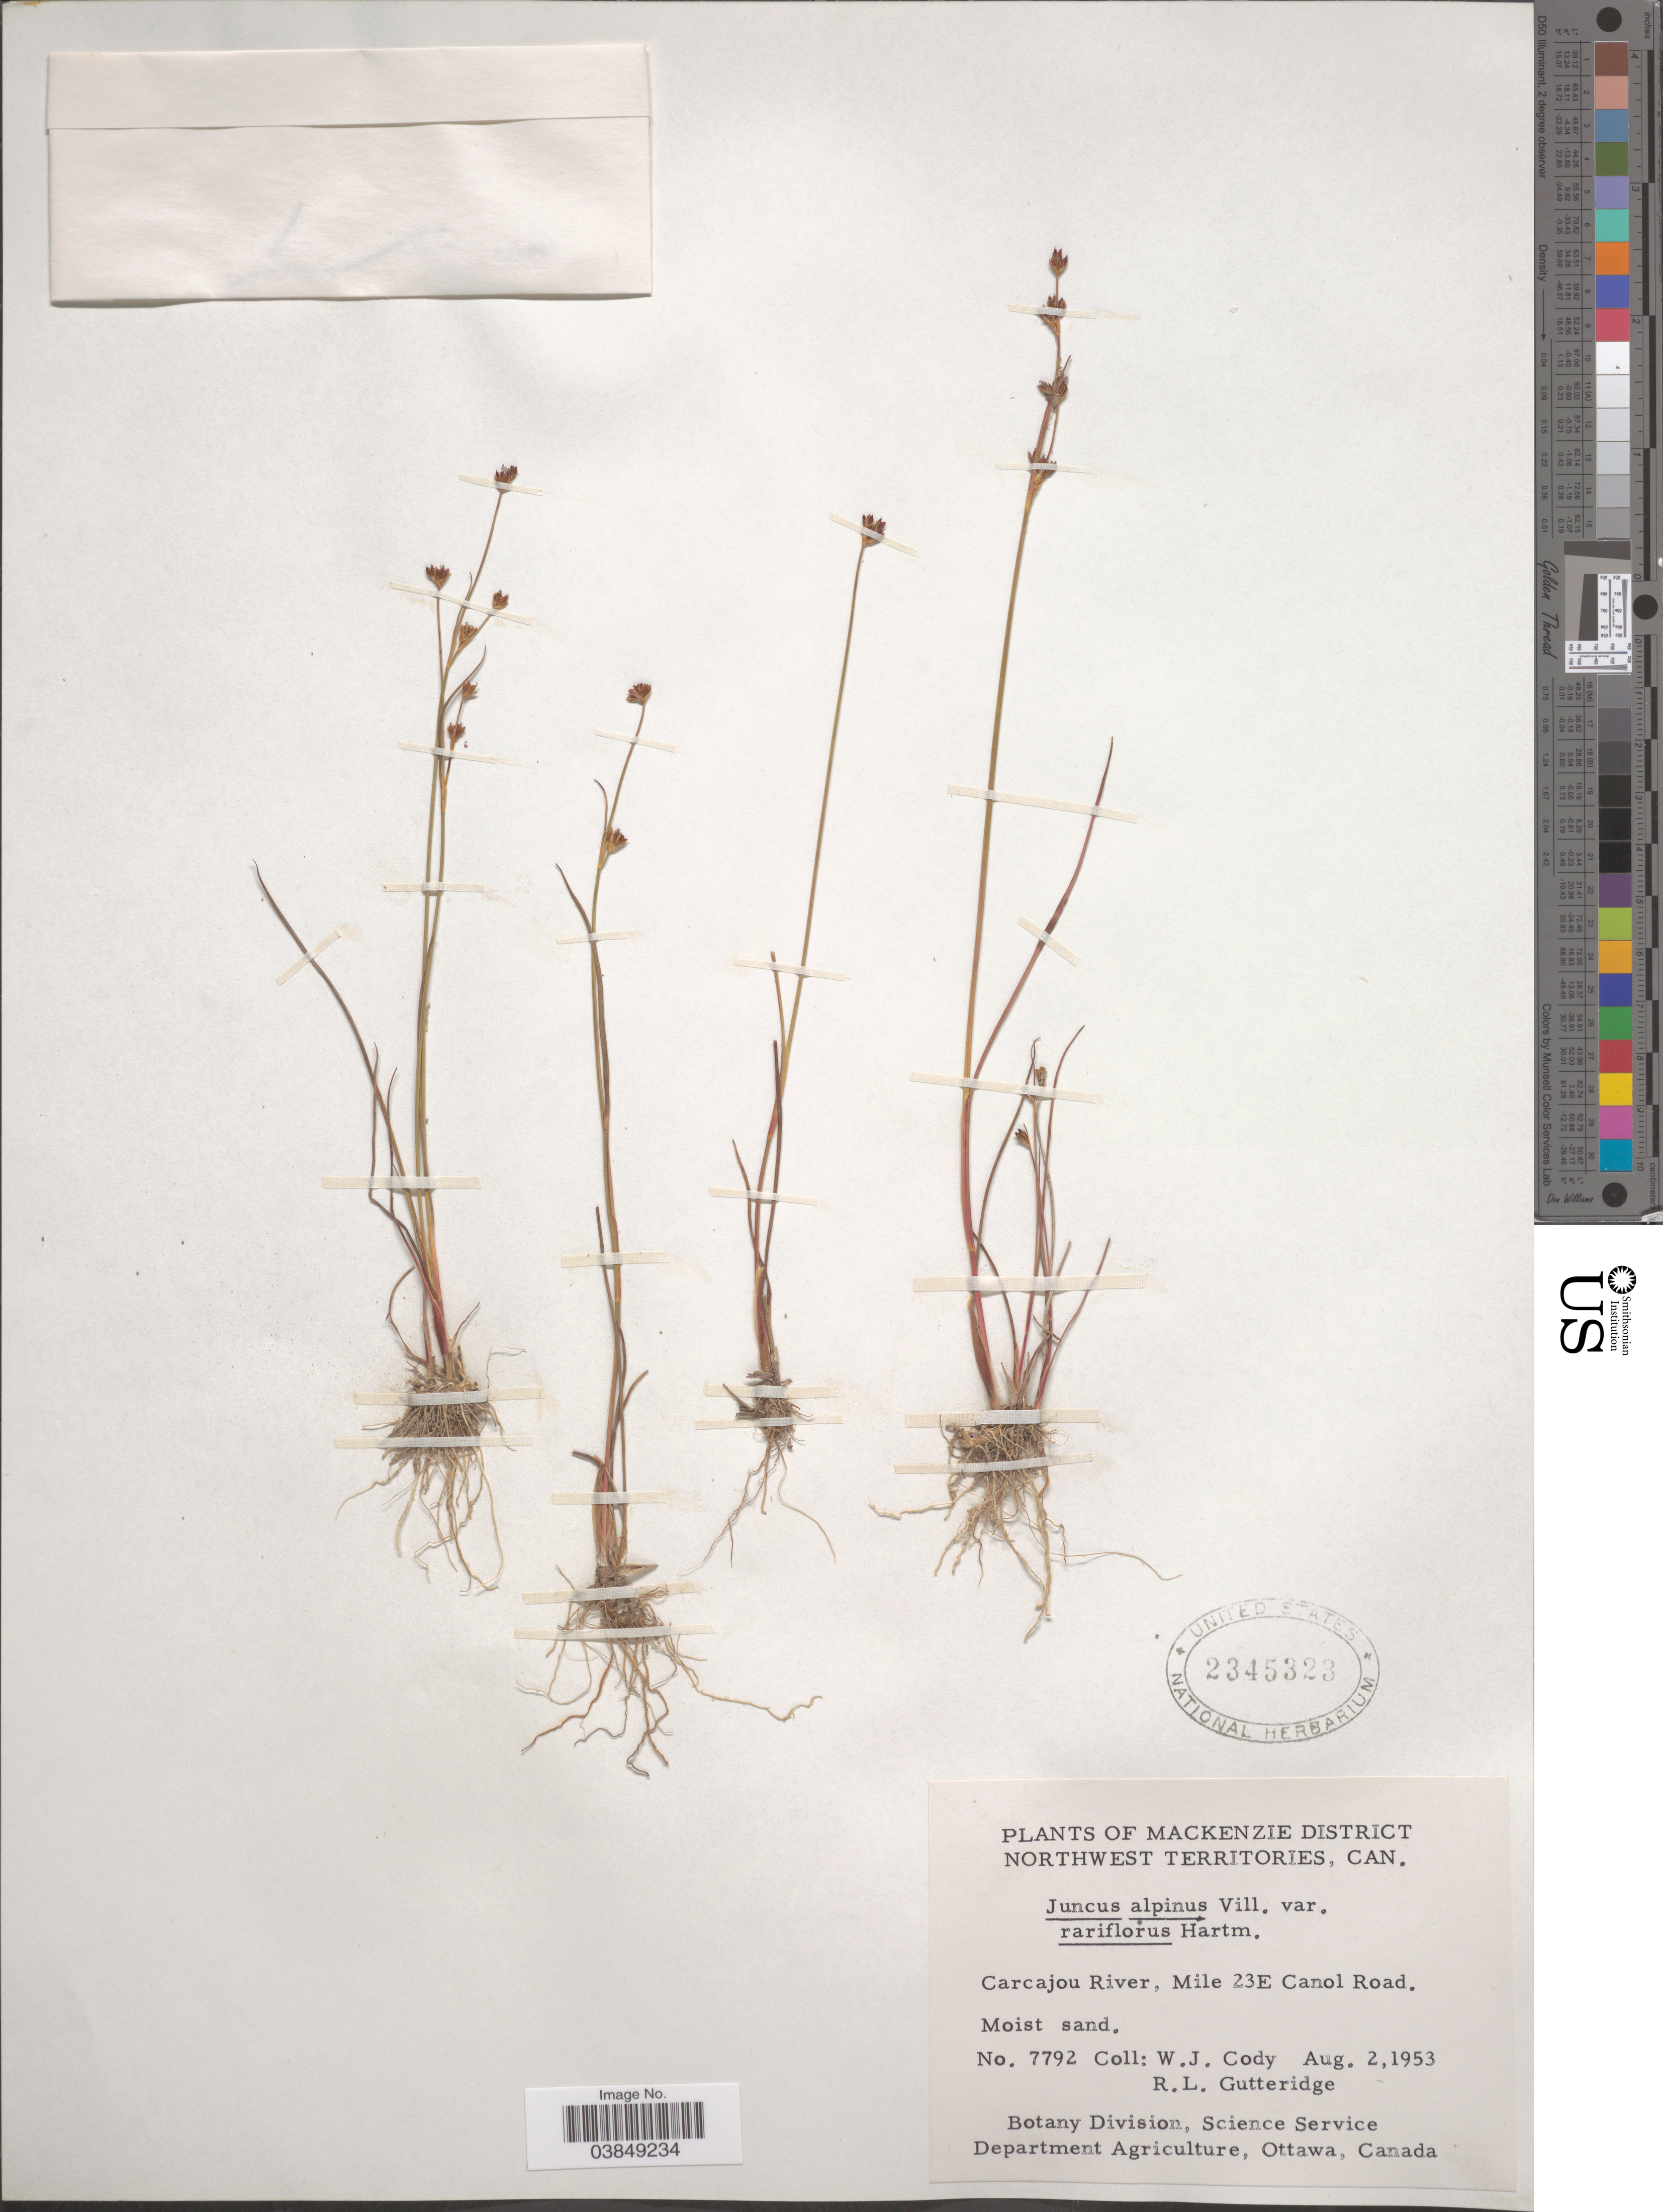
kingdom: Plantae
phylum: Tracheophyta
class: Liliopsida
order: Poales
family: Juncaceae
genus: Juncus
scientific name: Juncus alpinus var. rariflorus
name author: (Hartm.) Hartm.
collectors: W. Cody & R. Gutteridge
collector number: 7792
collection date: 1953-08-02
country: Canada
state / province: Northwest Territories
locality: Mackenzie District. Carcajou River, Mile 23E Canol Road.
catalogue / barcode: US 2345323